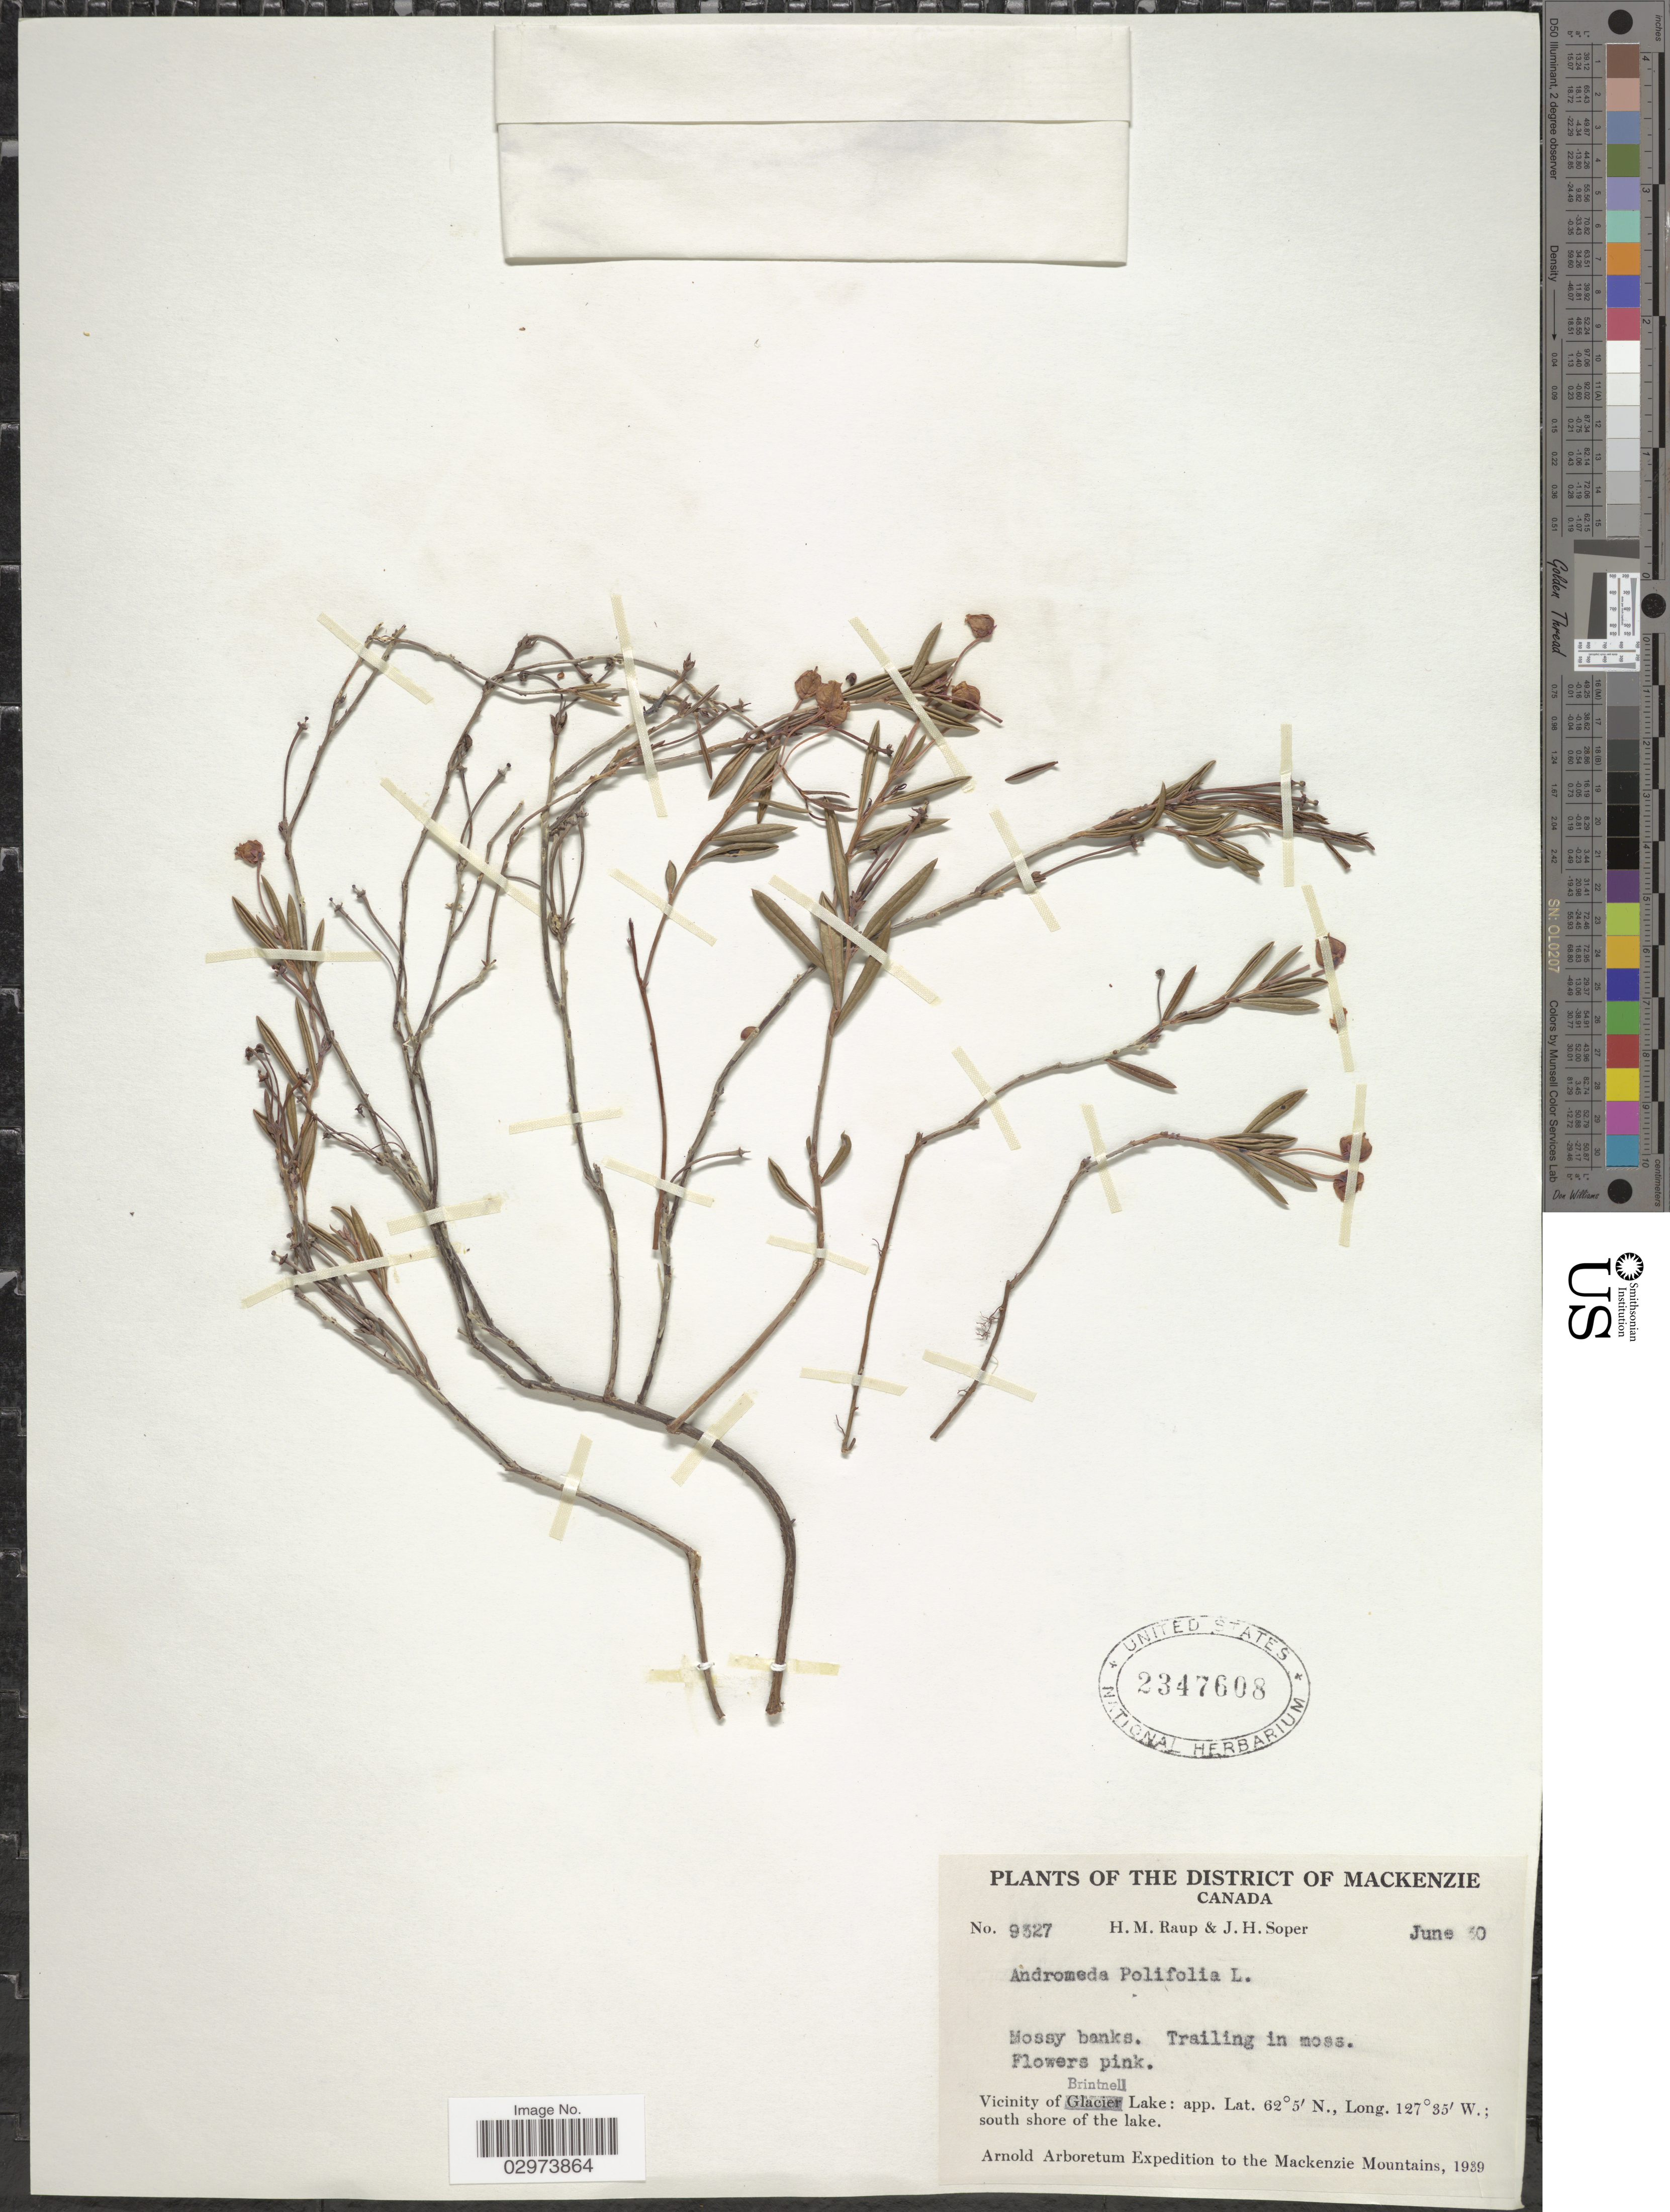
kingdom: Plantae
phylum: Tracheophyta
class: Magnoliopsida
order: Ericales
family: Ericaceae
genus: Andromeda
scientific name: Andromeda polifolia var. latifolia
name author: Aiton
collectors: H. Raup & J. H. Soper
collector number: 9327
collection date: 1939-06-30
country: Canada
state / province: British Columbia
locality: District of Mackenzie. Vicinity of Brintnell Lake; south shore of the lake.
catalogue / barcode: US 2347608